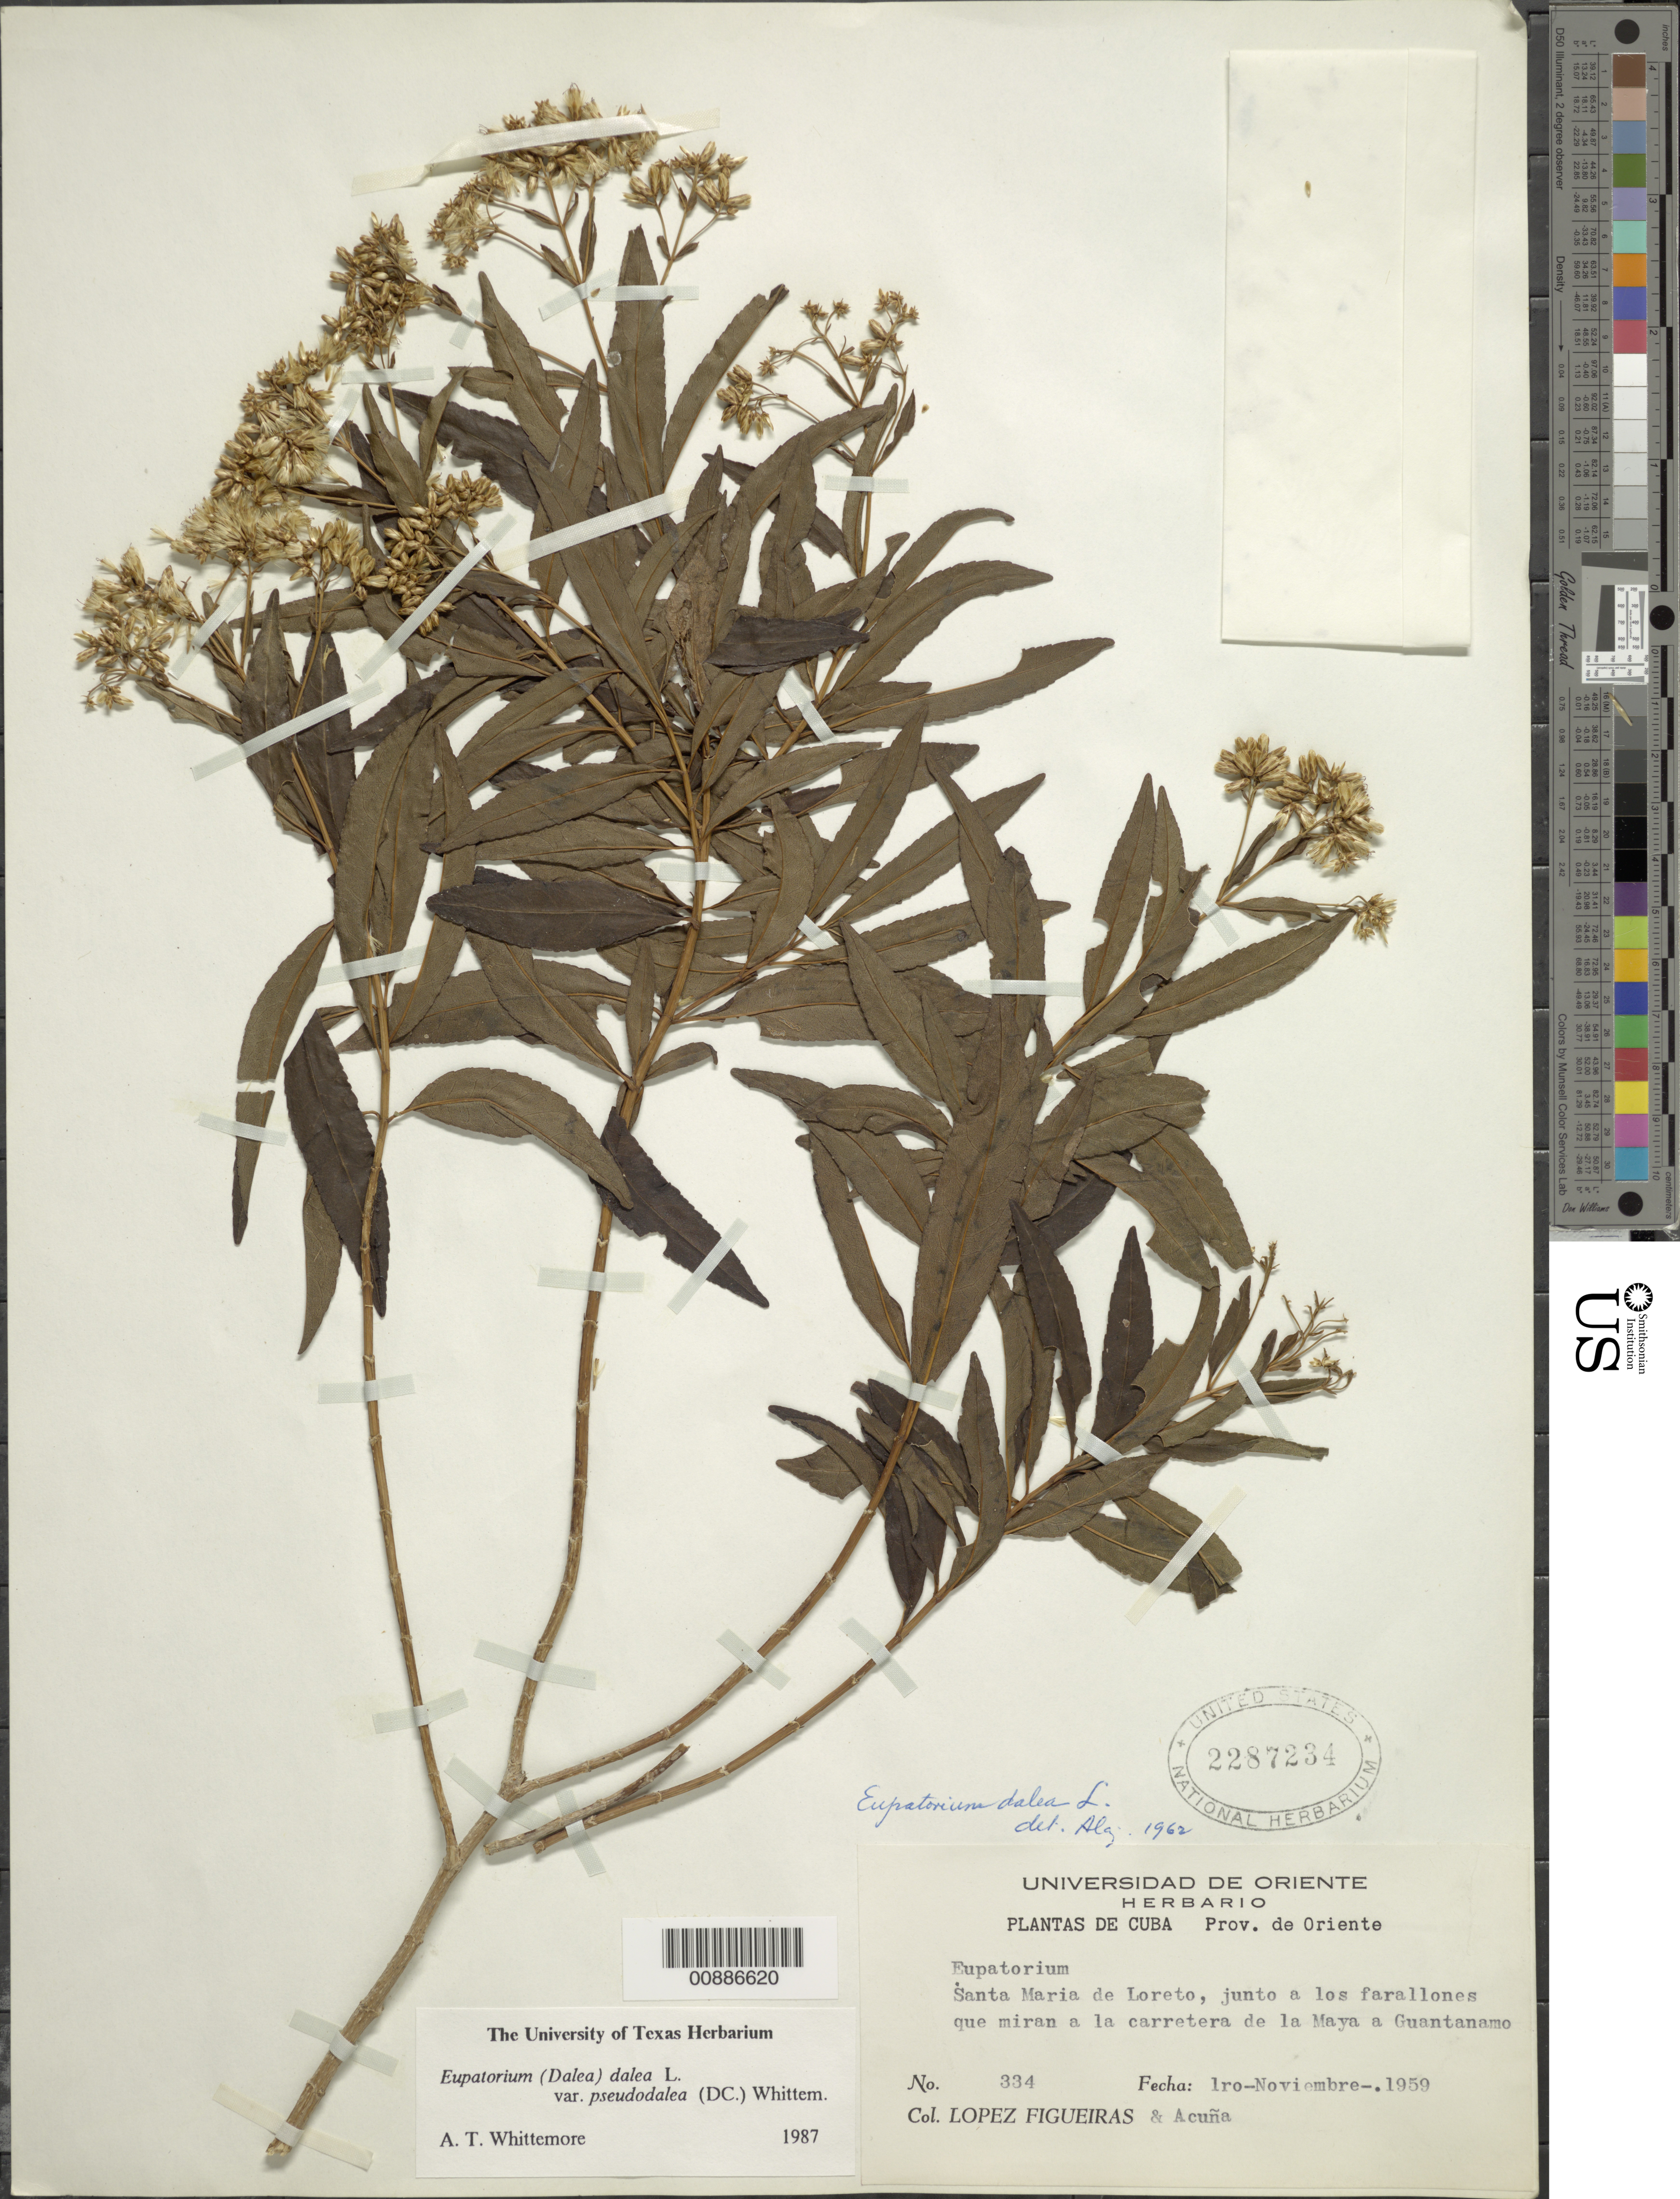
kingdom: Plantae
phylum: Tracheophyta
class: Magnoliopsida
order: Asterales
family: Asteraceae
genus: Critonia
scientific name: Critonia pseudodalea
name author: DC.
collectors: M. López Figueiras & J. Acuña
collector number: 334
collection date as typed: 01 Nov 1959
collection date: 1959-11-01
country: Cuba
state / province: Oriente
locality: Santa Maria de Loreto, junto a los farallones que miran a la carretera de la Maya a Guantanamo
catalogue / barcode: US 2287234